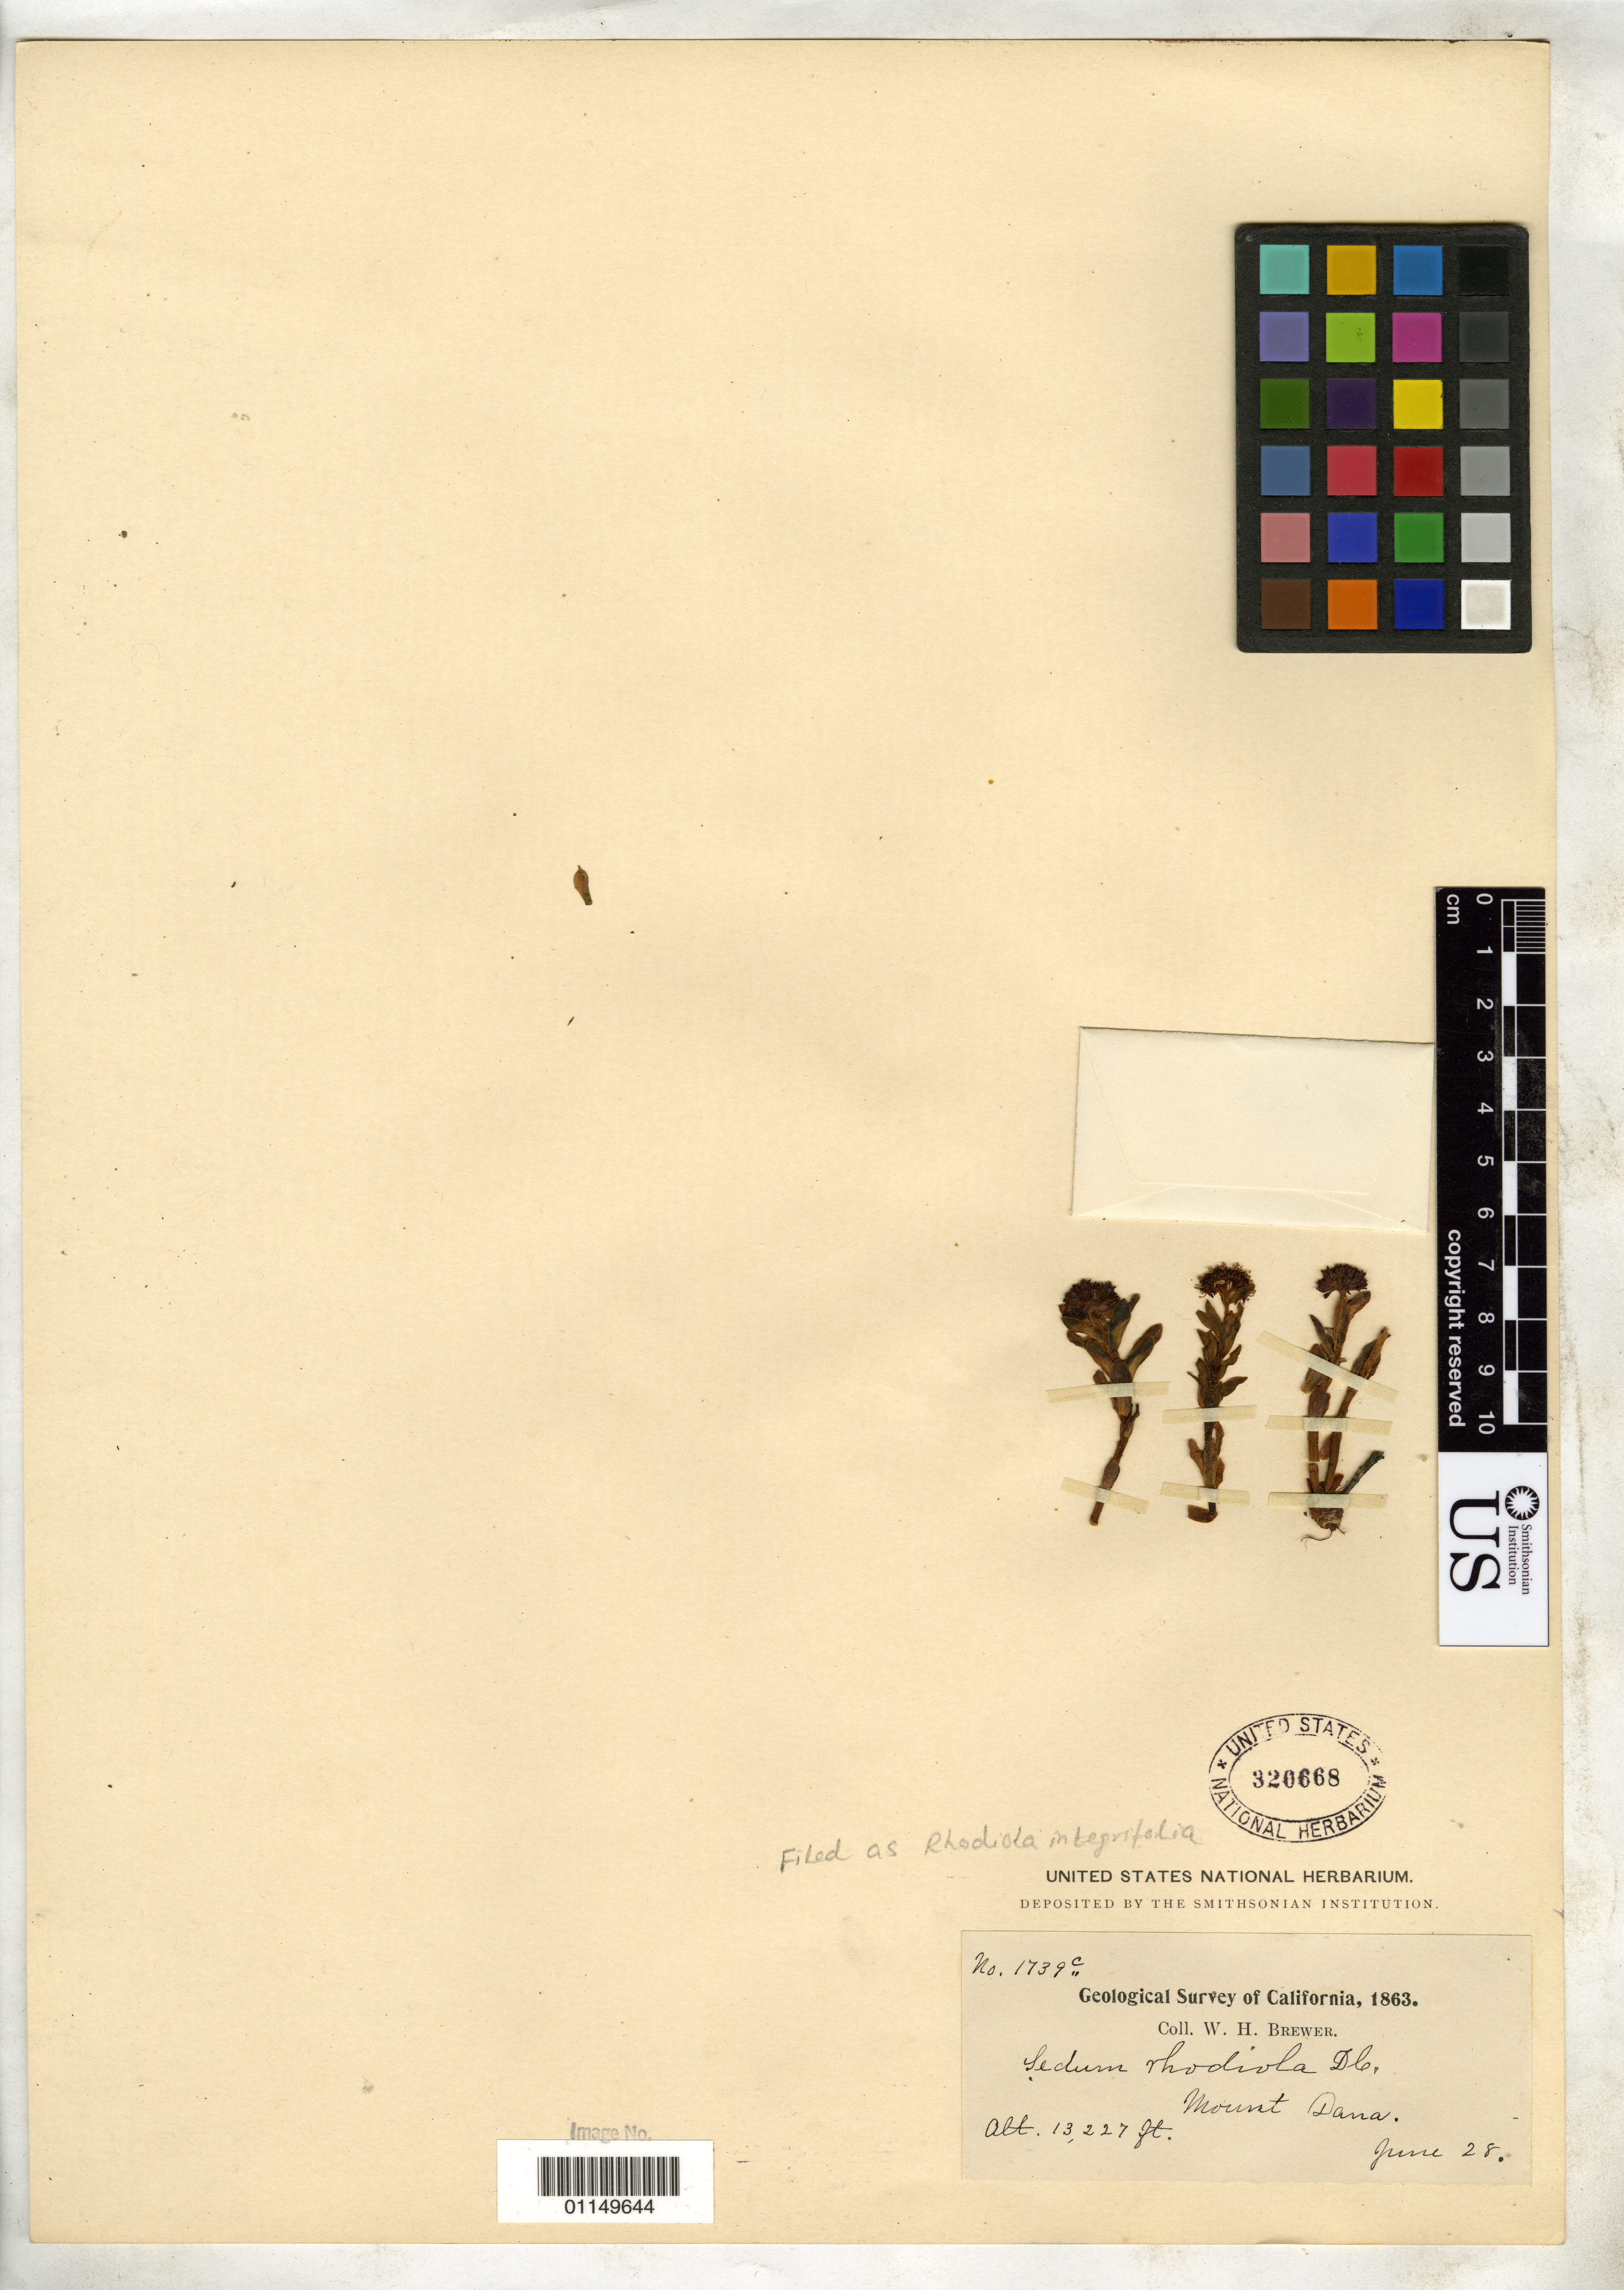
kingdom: Plantae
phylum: Tracheophyta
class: Magnoliopsida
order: Saxifragales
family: Crassulaceae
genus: Rhodiola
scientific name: Rhodiola integrifolia subsp. integrifolia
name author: Raf.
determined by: Strong, Mark T., (BOT), Smithsonian Institution - National Museum of Natural History (UNITED STATES)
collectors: W. H. Brewer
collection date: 1863-06-28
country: United States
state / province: California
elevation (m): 4032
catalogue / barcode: US 320668